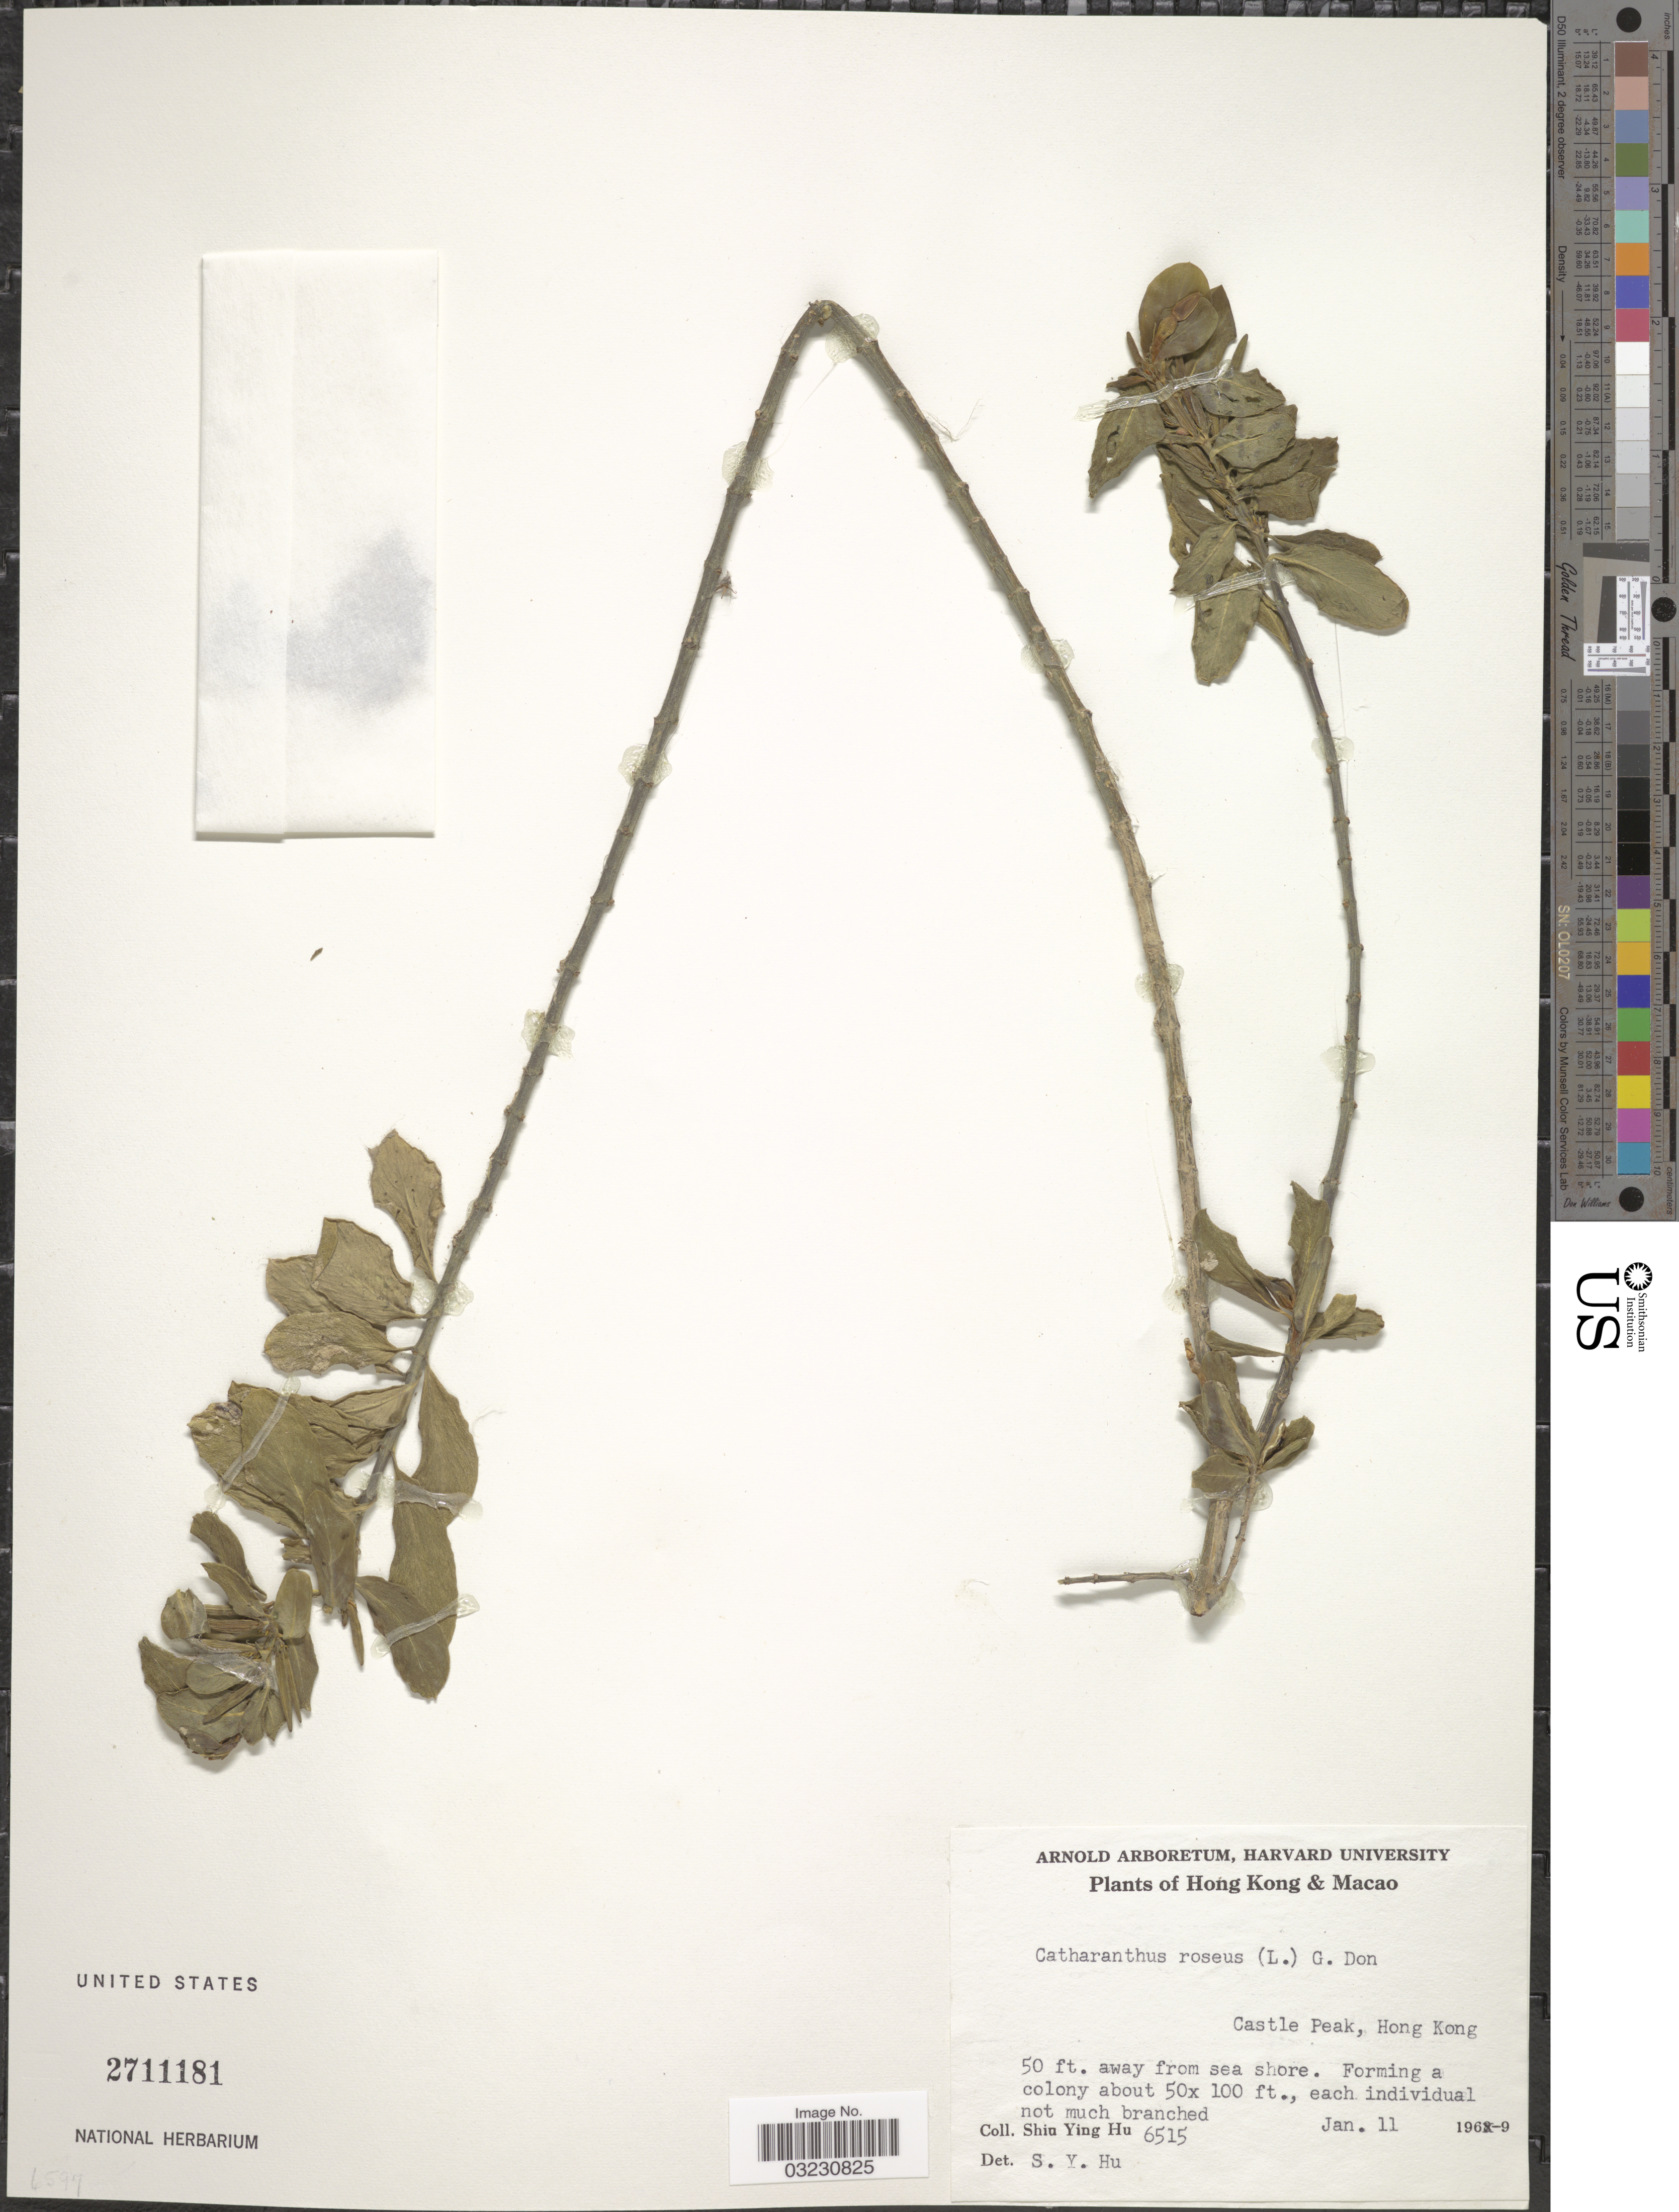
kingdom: Plantae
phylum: Tracheophyta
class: Magnoliopsida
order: Gentianales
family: Apocynaceae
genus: Catharanthus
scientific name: Catharanthus roseus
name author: (L.) G. Don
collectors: S. Y. Hu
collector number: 6515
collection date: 1969-01-11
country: China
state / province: Hong Kong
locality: Castle Peak.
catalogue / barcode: US 2711181